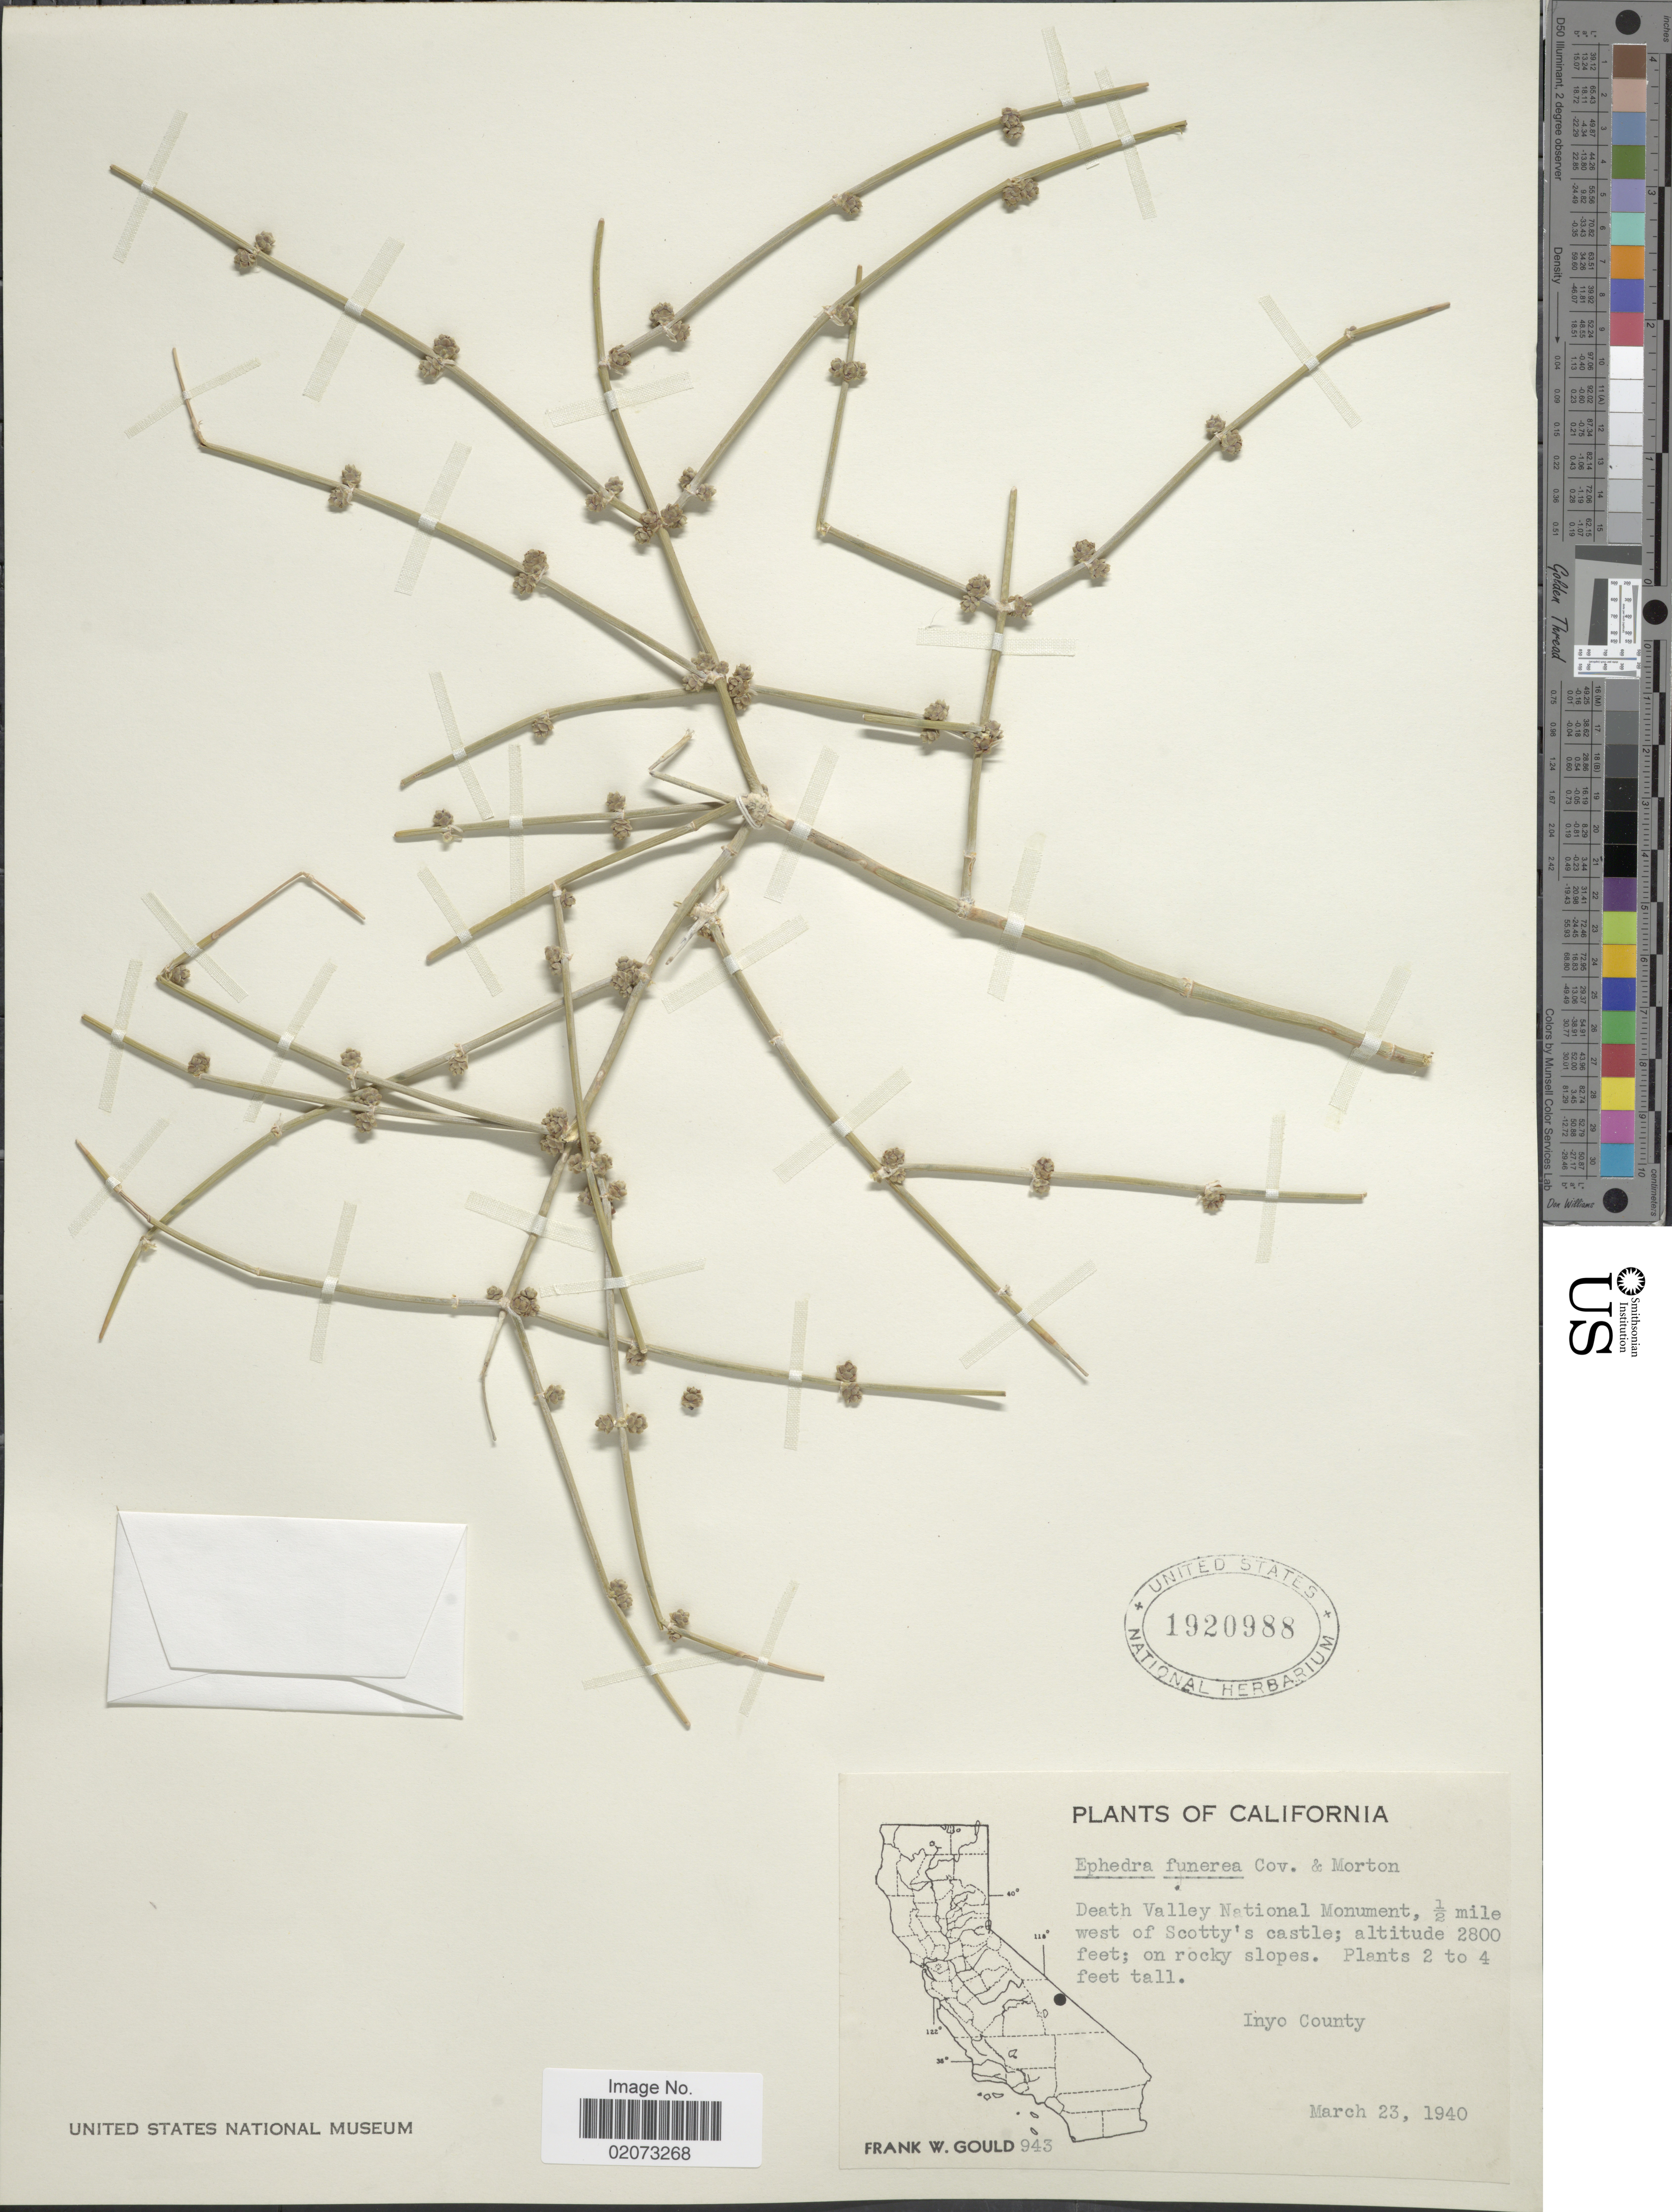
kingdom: Plantae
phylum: Tracheophyta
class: Gnetopsida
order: Ephedrales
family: Ephedraceae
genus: Ephedra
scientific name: Ephedra funerea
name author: Coville & C.V. Morton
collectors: F. W. Gould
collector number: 943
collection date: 1940-03-23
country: United States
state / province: California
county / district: Inyo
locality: Death Valley National Monument, ½ mile west of Scotty's castle. Inyo County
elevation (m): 853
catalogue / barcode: US 1920988